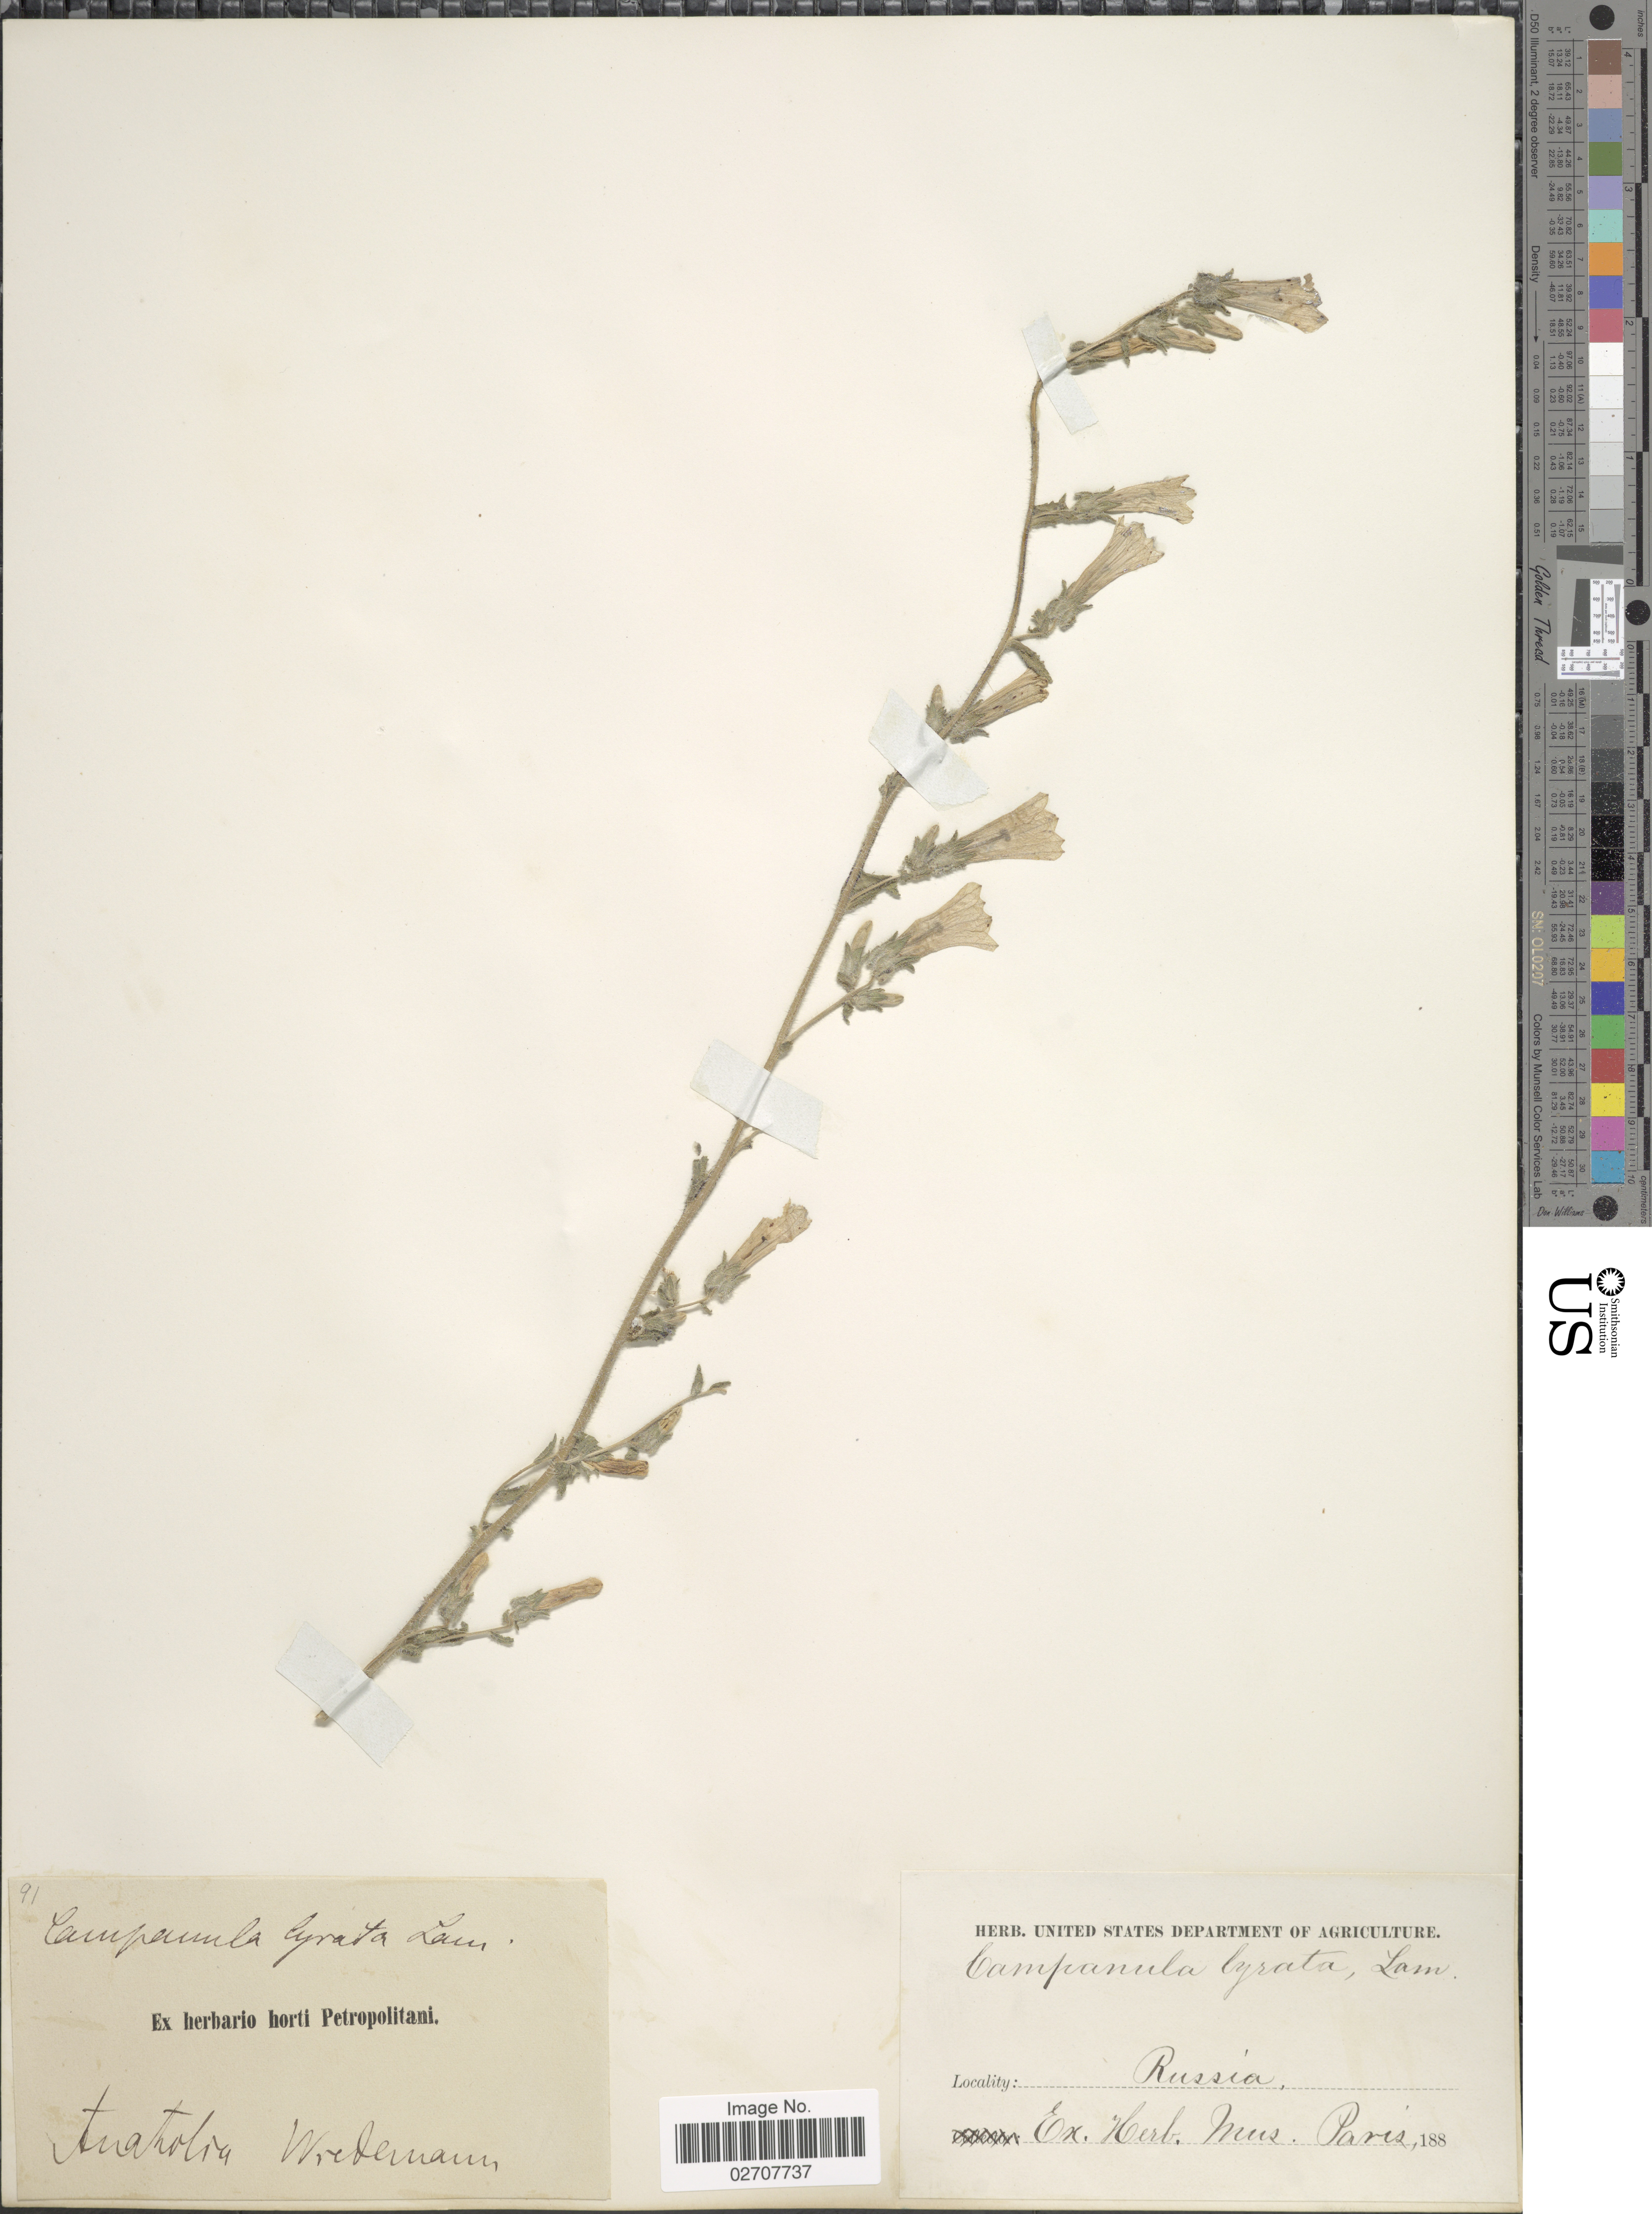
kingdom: Plantae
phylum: Tracheophyta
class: Magnoliopsida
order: Asterales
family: Campanulaceae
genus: Campanula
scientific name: Campanula lyrata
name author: Lam.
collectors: Wiedemann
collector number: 91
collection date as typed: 188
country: Turkey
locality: Anatolia [label says Russia, but now part of Turkey]